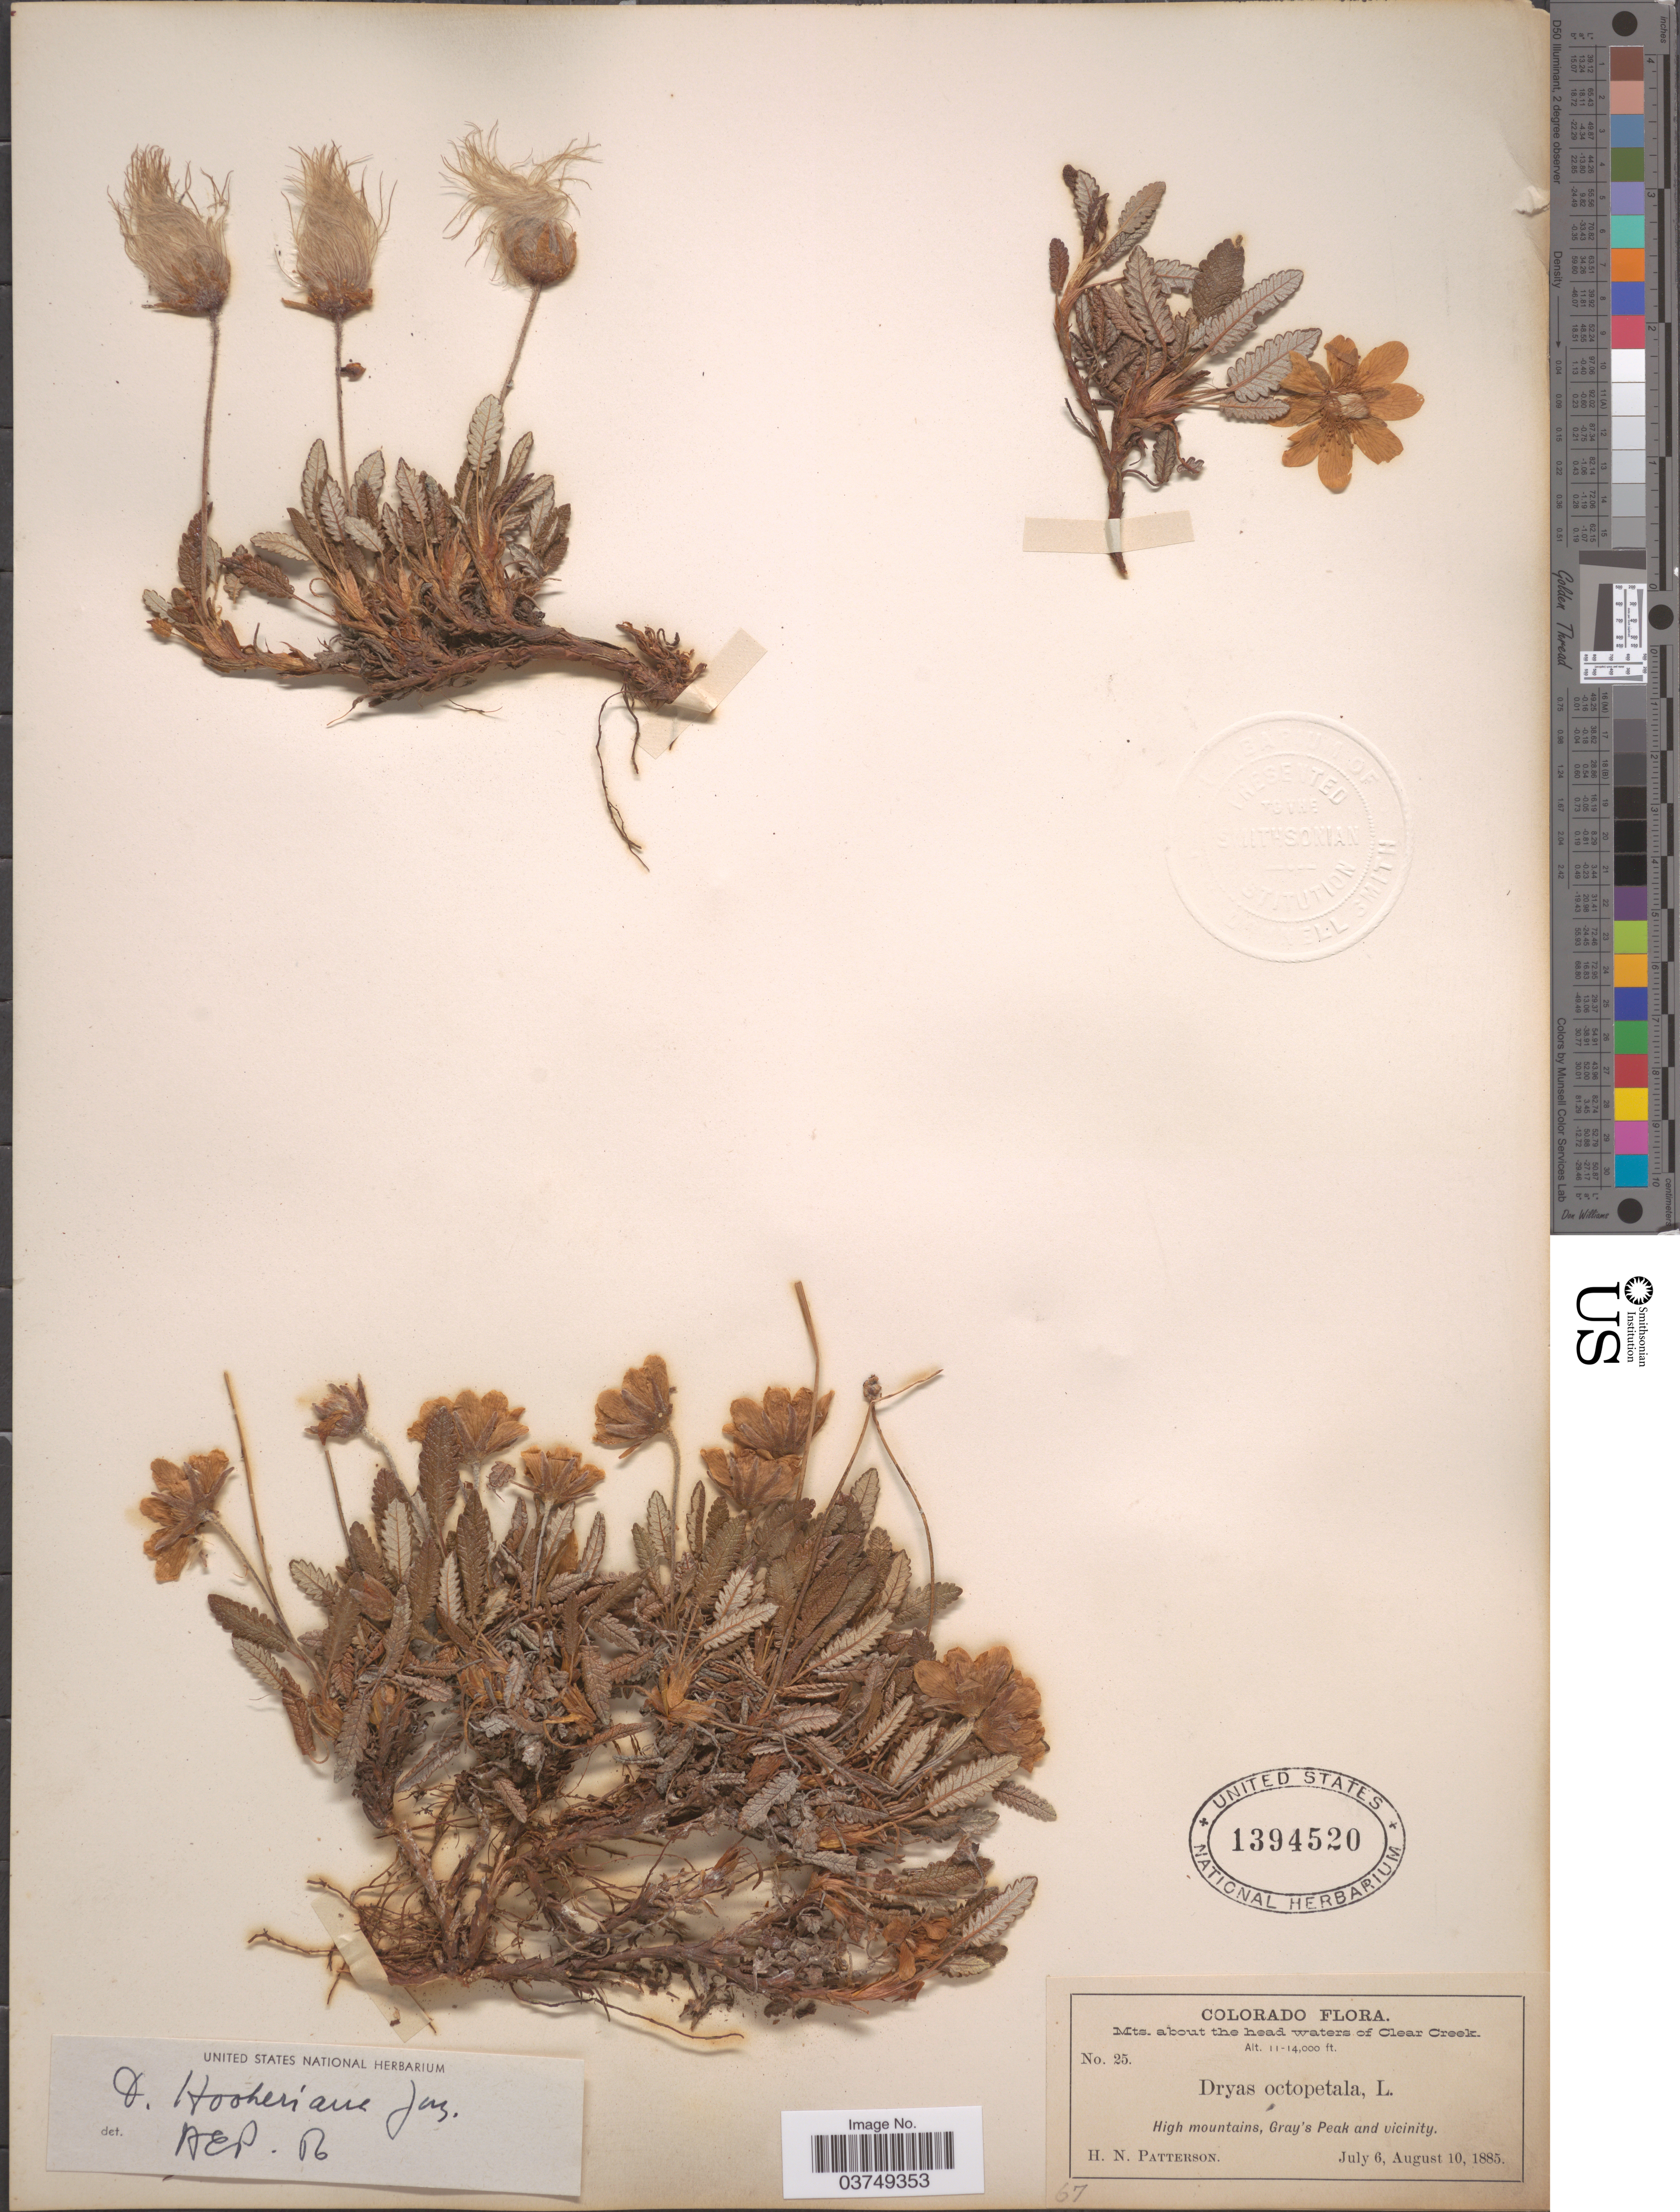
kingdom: Plantae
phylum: Tracheophyta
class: Magnoliopsida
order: Rosales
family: Rosaceae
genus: Dryas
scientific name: Dryas hookeriana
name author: Juz.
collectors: H. N. Patterson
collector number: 25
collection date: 1885-07-06/1885-08-10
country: United States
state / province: Colorado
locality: Mts. about the head waters of Clear Creek. High mountains, Gray's Peak and vicinity.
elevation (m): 3353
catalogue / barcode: US 1394520